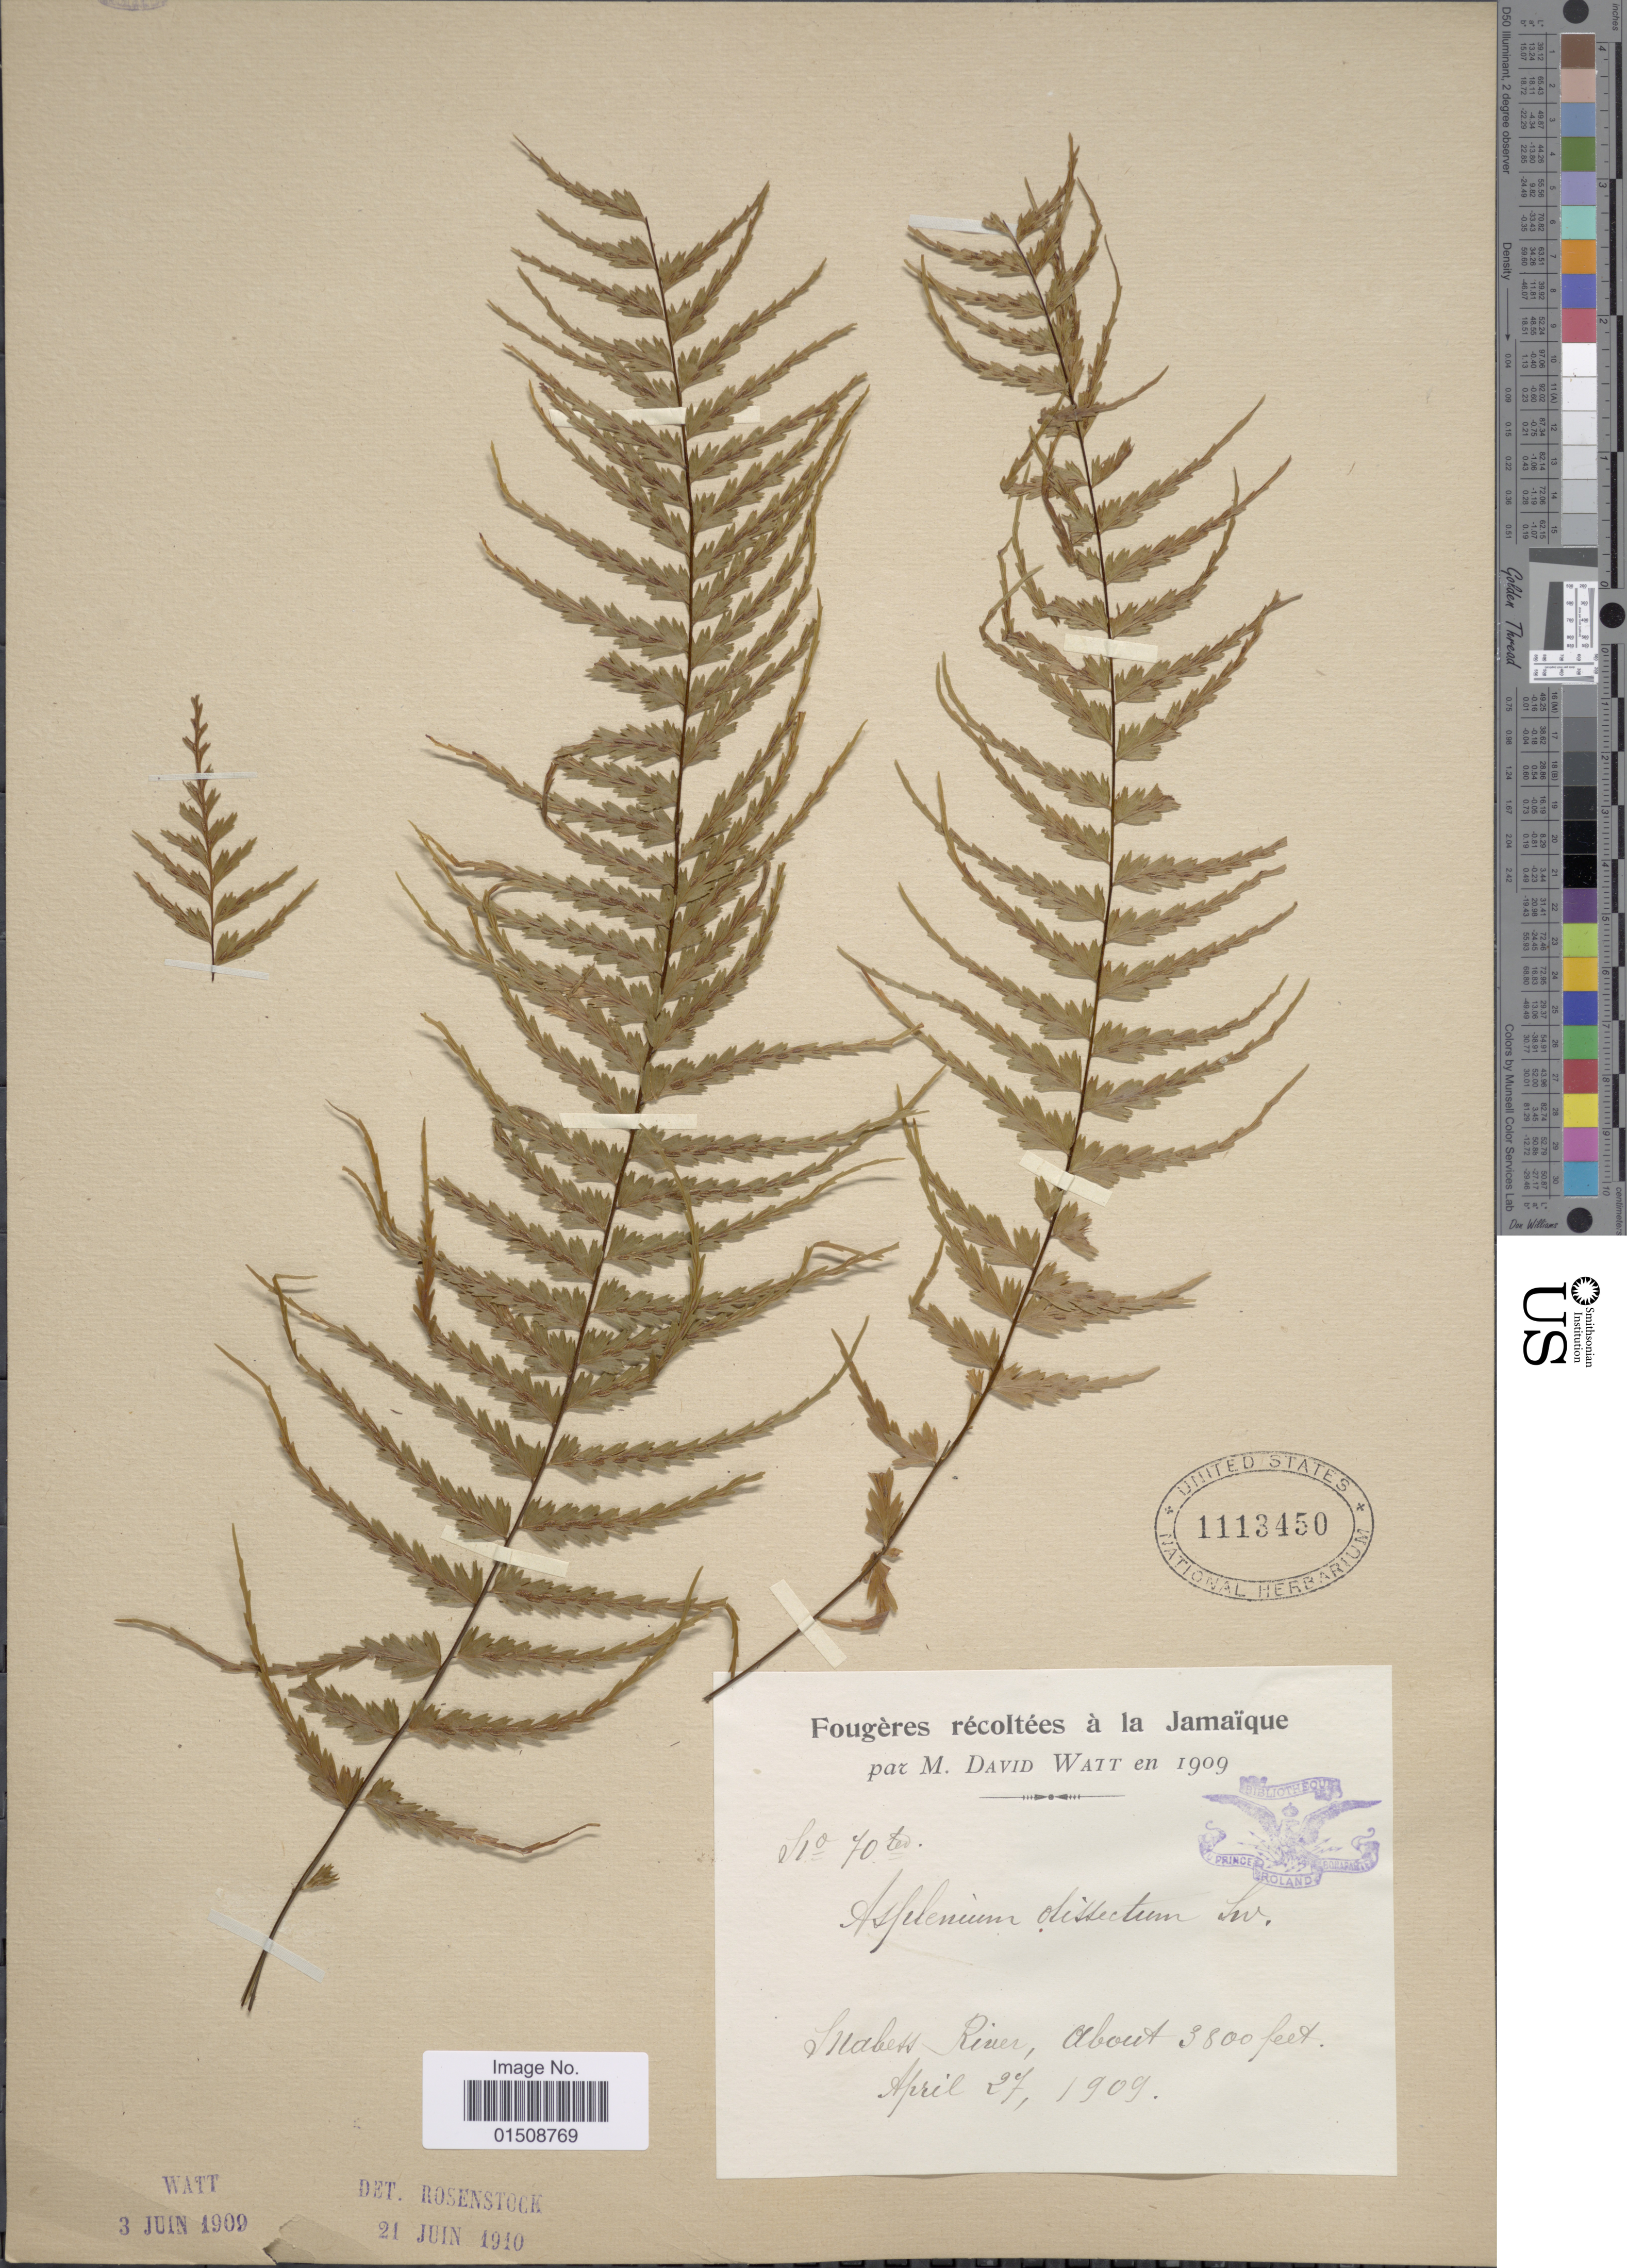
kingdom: Plantae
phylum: Tracheophyta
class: Polypodiopsida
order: Polypodiales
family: Aspleniaceae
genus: Asplenium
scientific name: Asplenium dissectum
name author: Brack. in Wilkes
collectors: M. Watt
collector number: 70ter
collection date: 1909-04-27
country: Jamaica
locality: Mabess River, Jamaique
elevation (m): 1158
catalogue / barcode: US 1113450